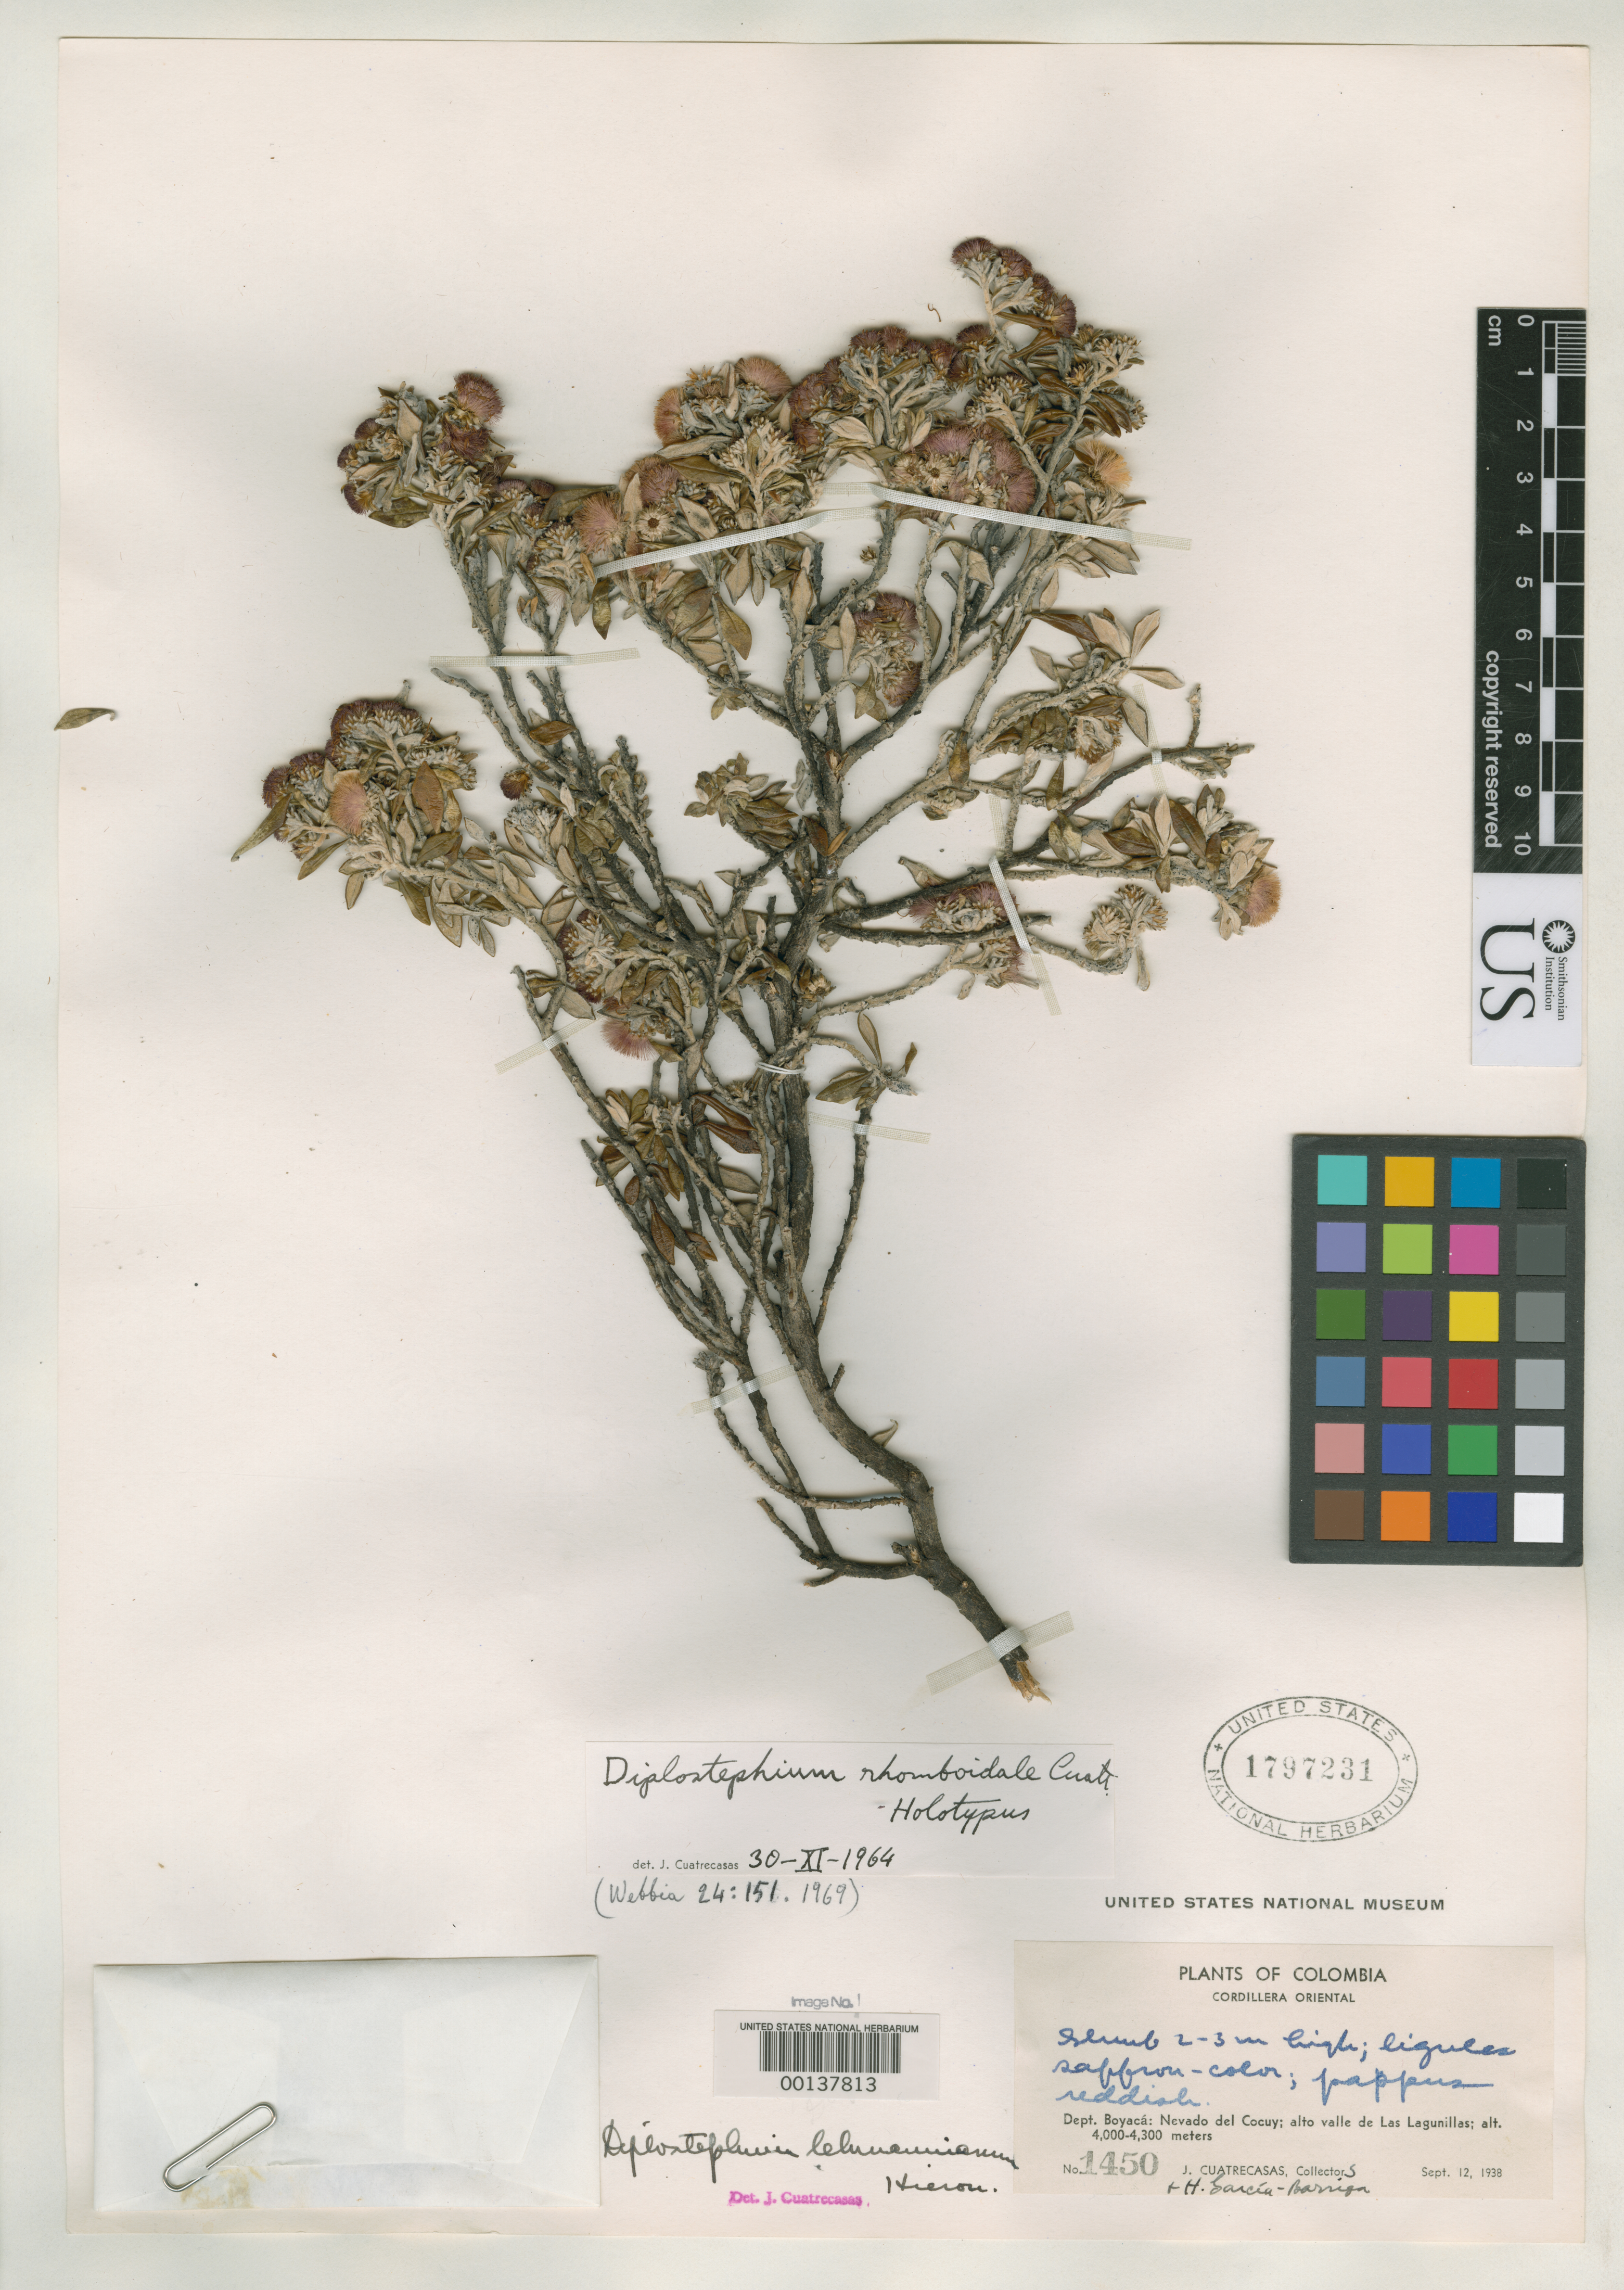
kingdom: Plantae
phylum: Tracheophyta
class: Magnoliopsida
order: Asterales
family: Asteraceae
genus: Diplostephium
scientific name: Diplostephium rhomboidale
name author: Cuatrec.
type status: Holotype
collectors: J. Cuatrecasas & H. García Barriga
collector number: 1450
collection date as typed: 12 Sep 1938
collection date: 1938-09-12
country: Colombia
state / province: Boyacá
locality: Cordillera Oriental, Nevada del Cocuy, Alto Valle de Las Lagunillas. [Cordillera Oriental, Nevada del Cocuy, upper Valley of Las Lagunillas.]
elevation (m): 4000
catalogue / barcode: US 1797231